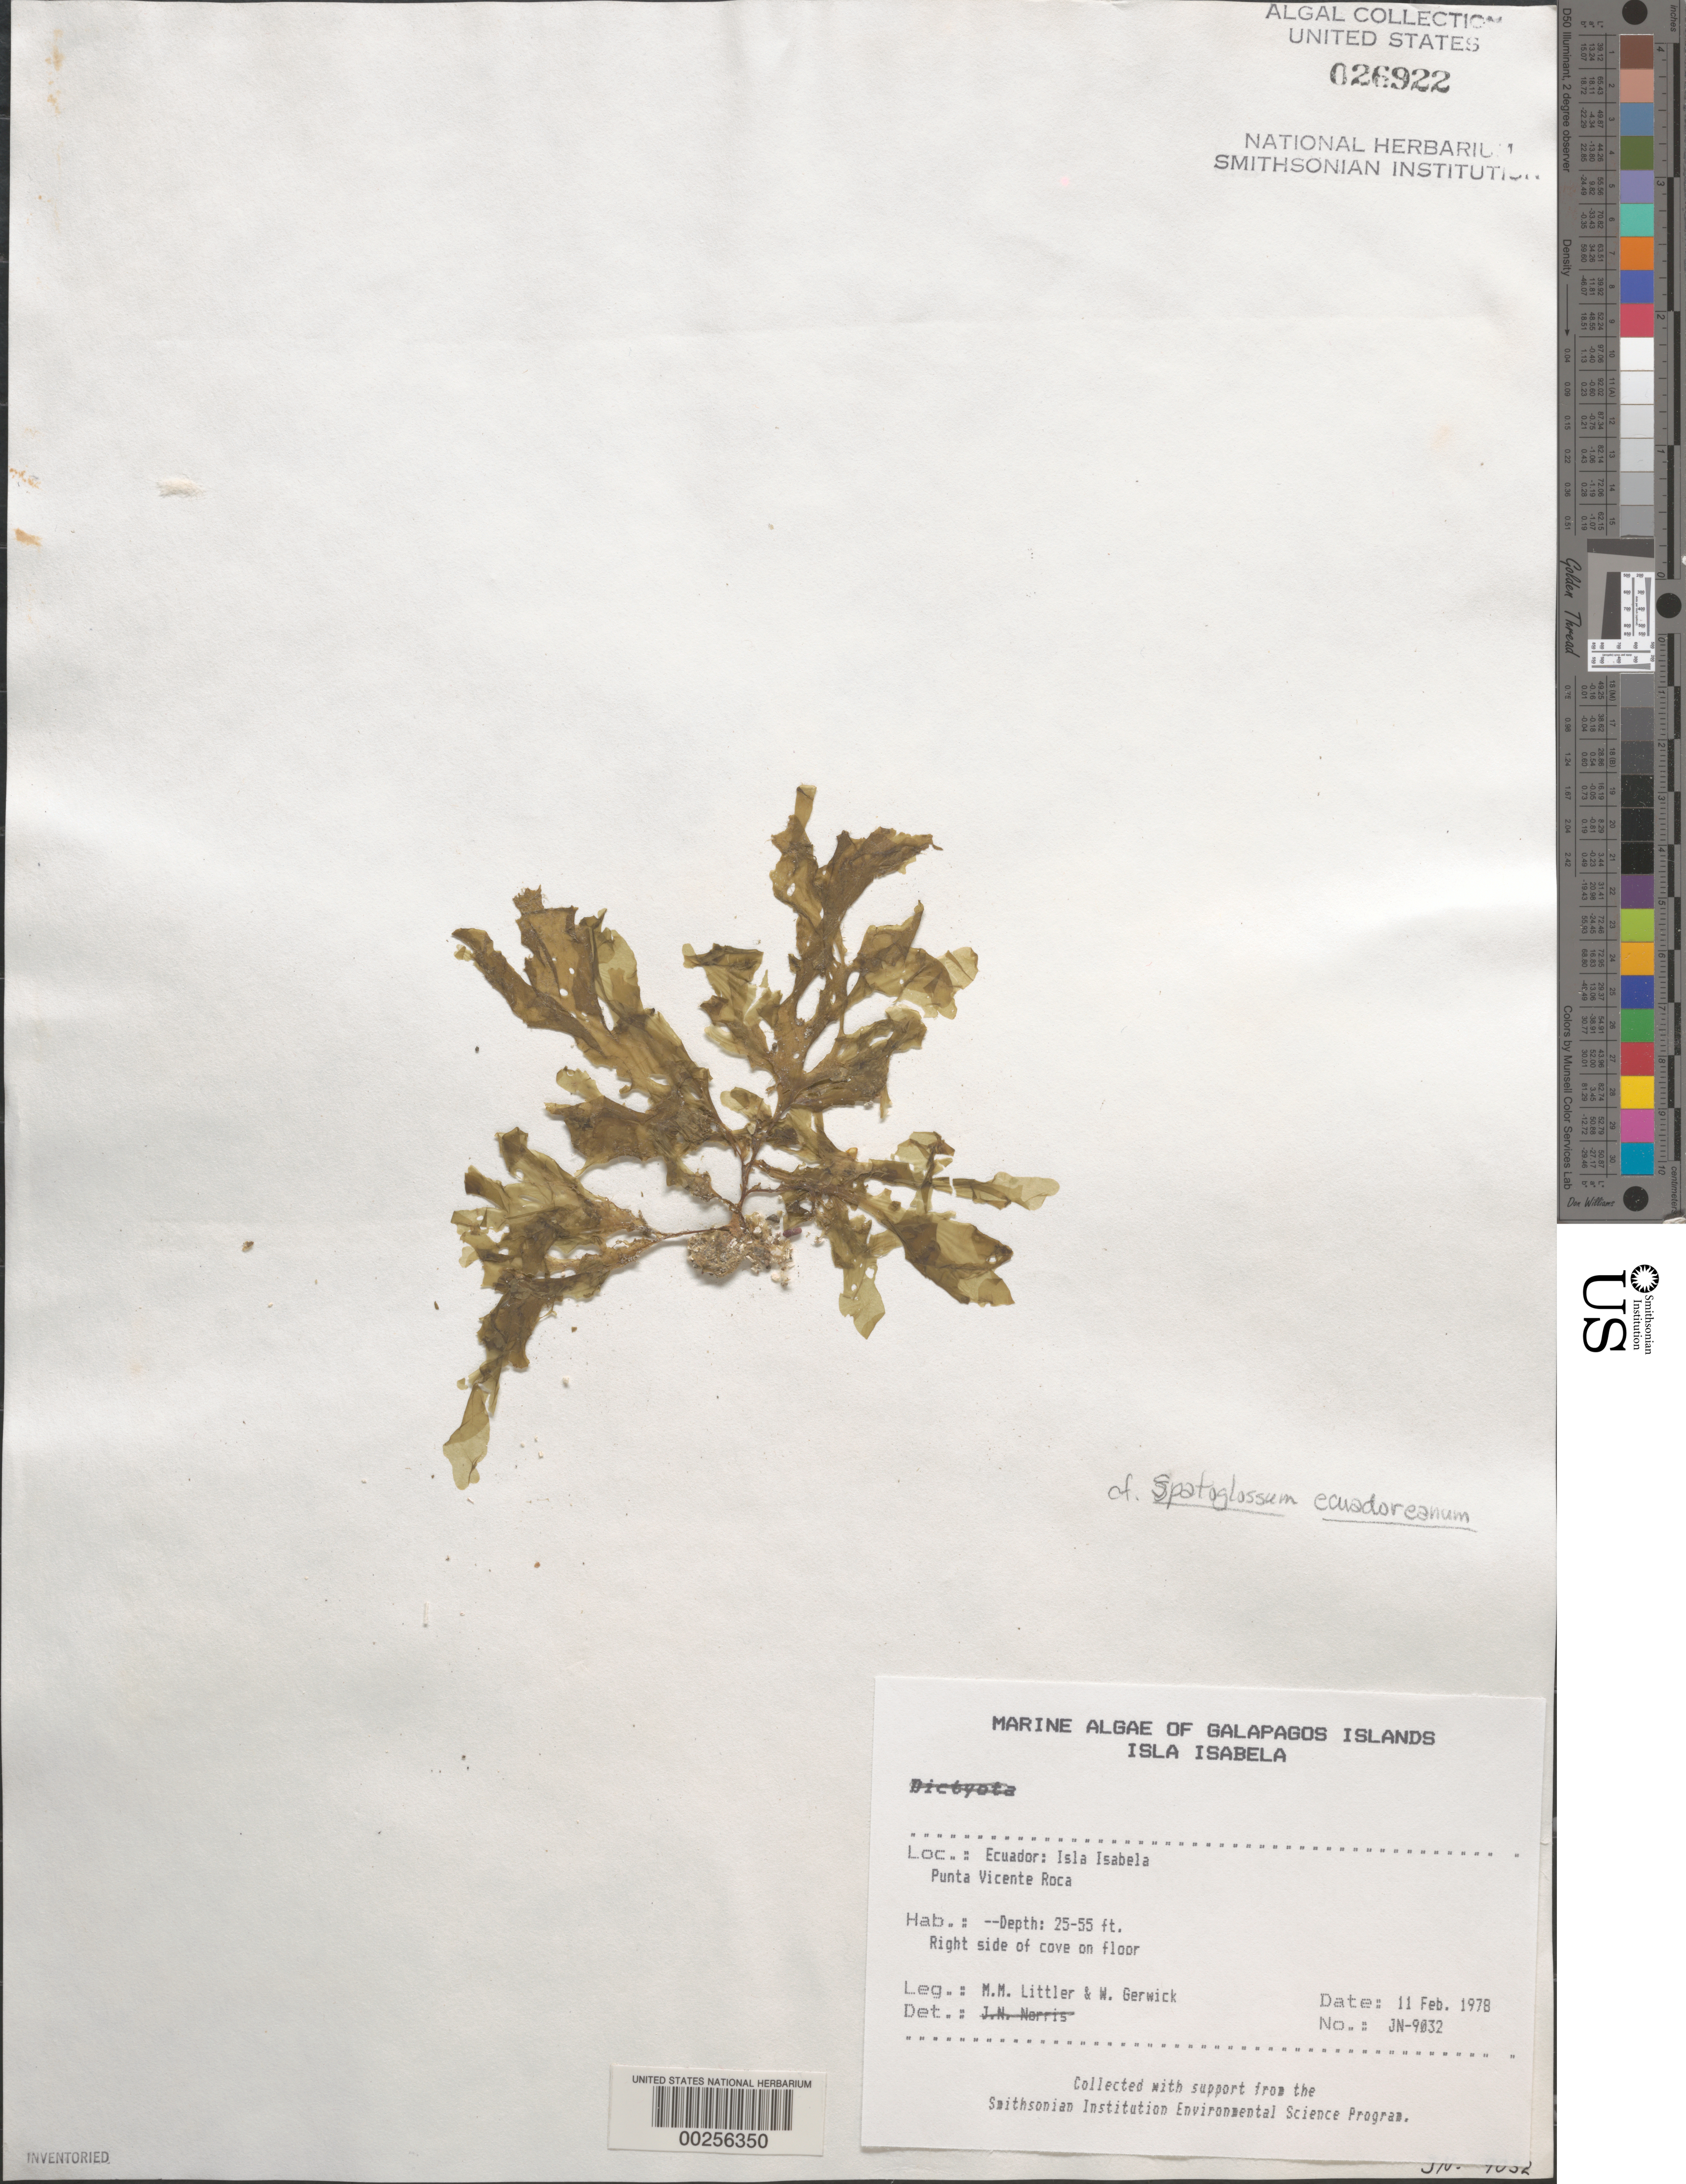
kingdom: Chromista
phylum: Ochrophyta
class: Phaeophyceae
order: Dictyotales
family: Dictyotaceae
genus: Dictyota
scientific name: Dictyota sp.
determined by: Norris, James N.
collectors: M. M. Littler & W. Gerwick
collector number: Jn-9032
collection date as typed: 11 Feb 1978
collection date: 1978-02-11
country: Ecuador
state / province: Colón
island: Isabela [Albemarle]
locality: Punta Vicente Roca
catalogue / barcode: US 26922